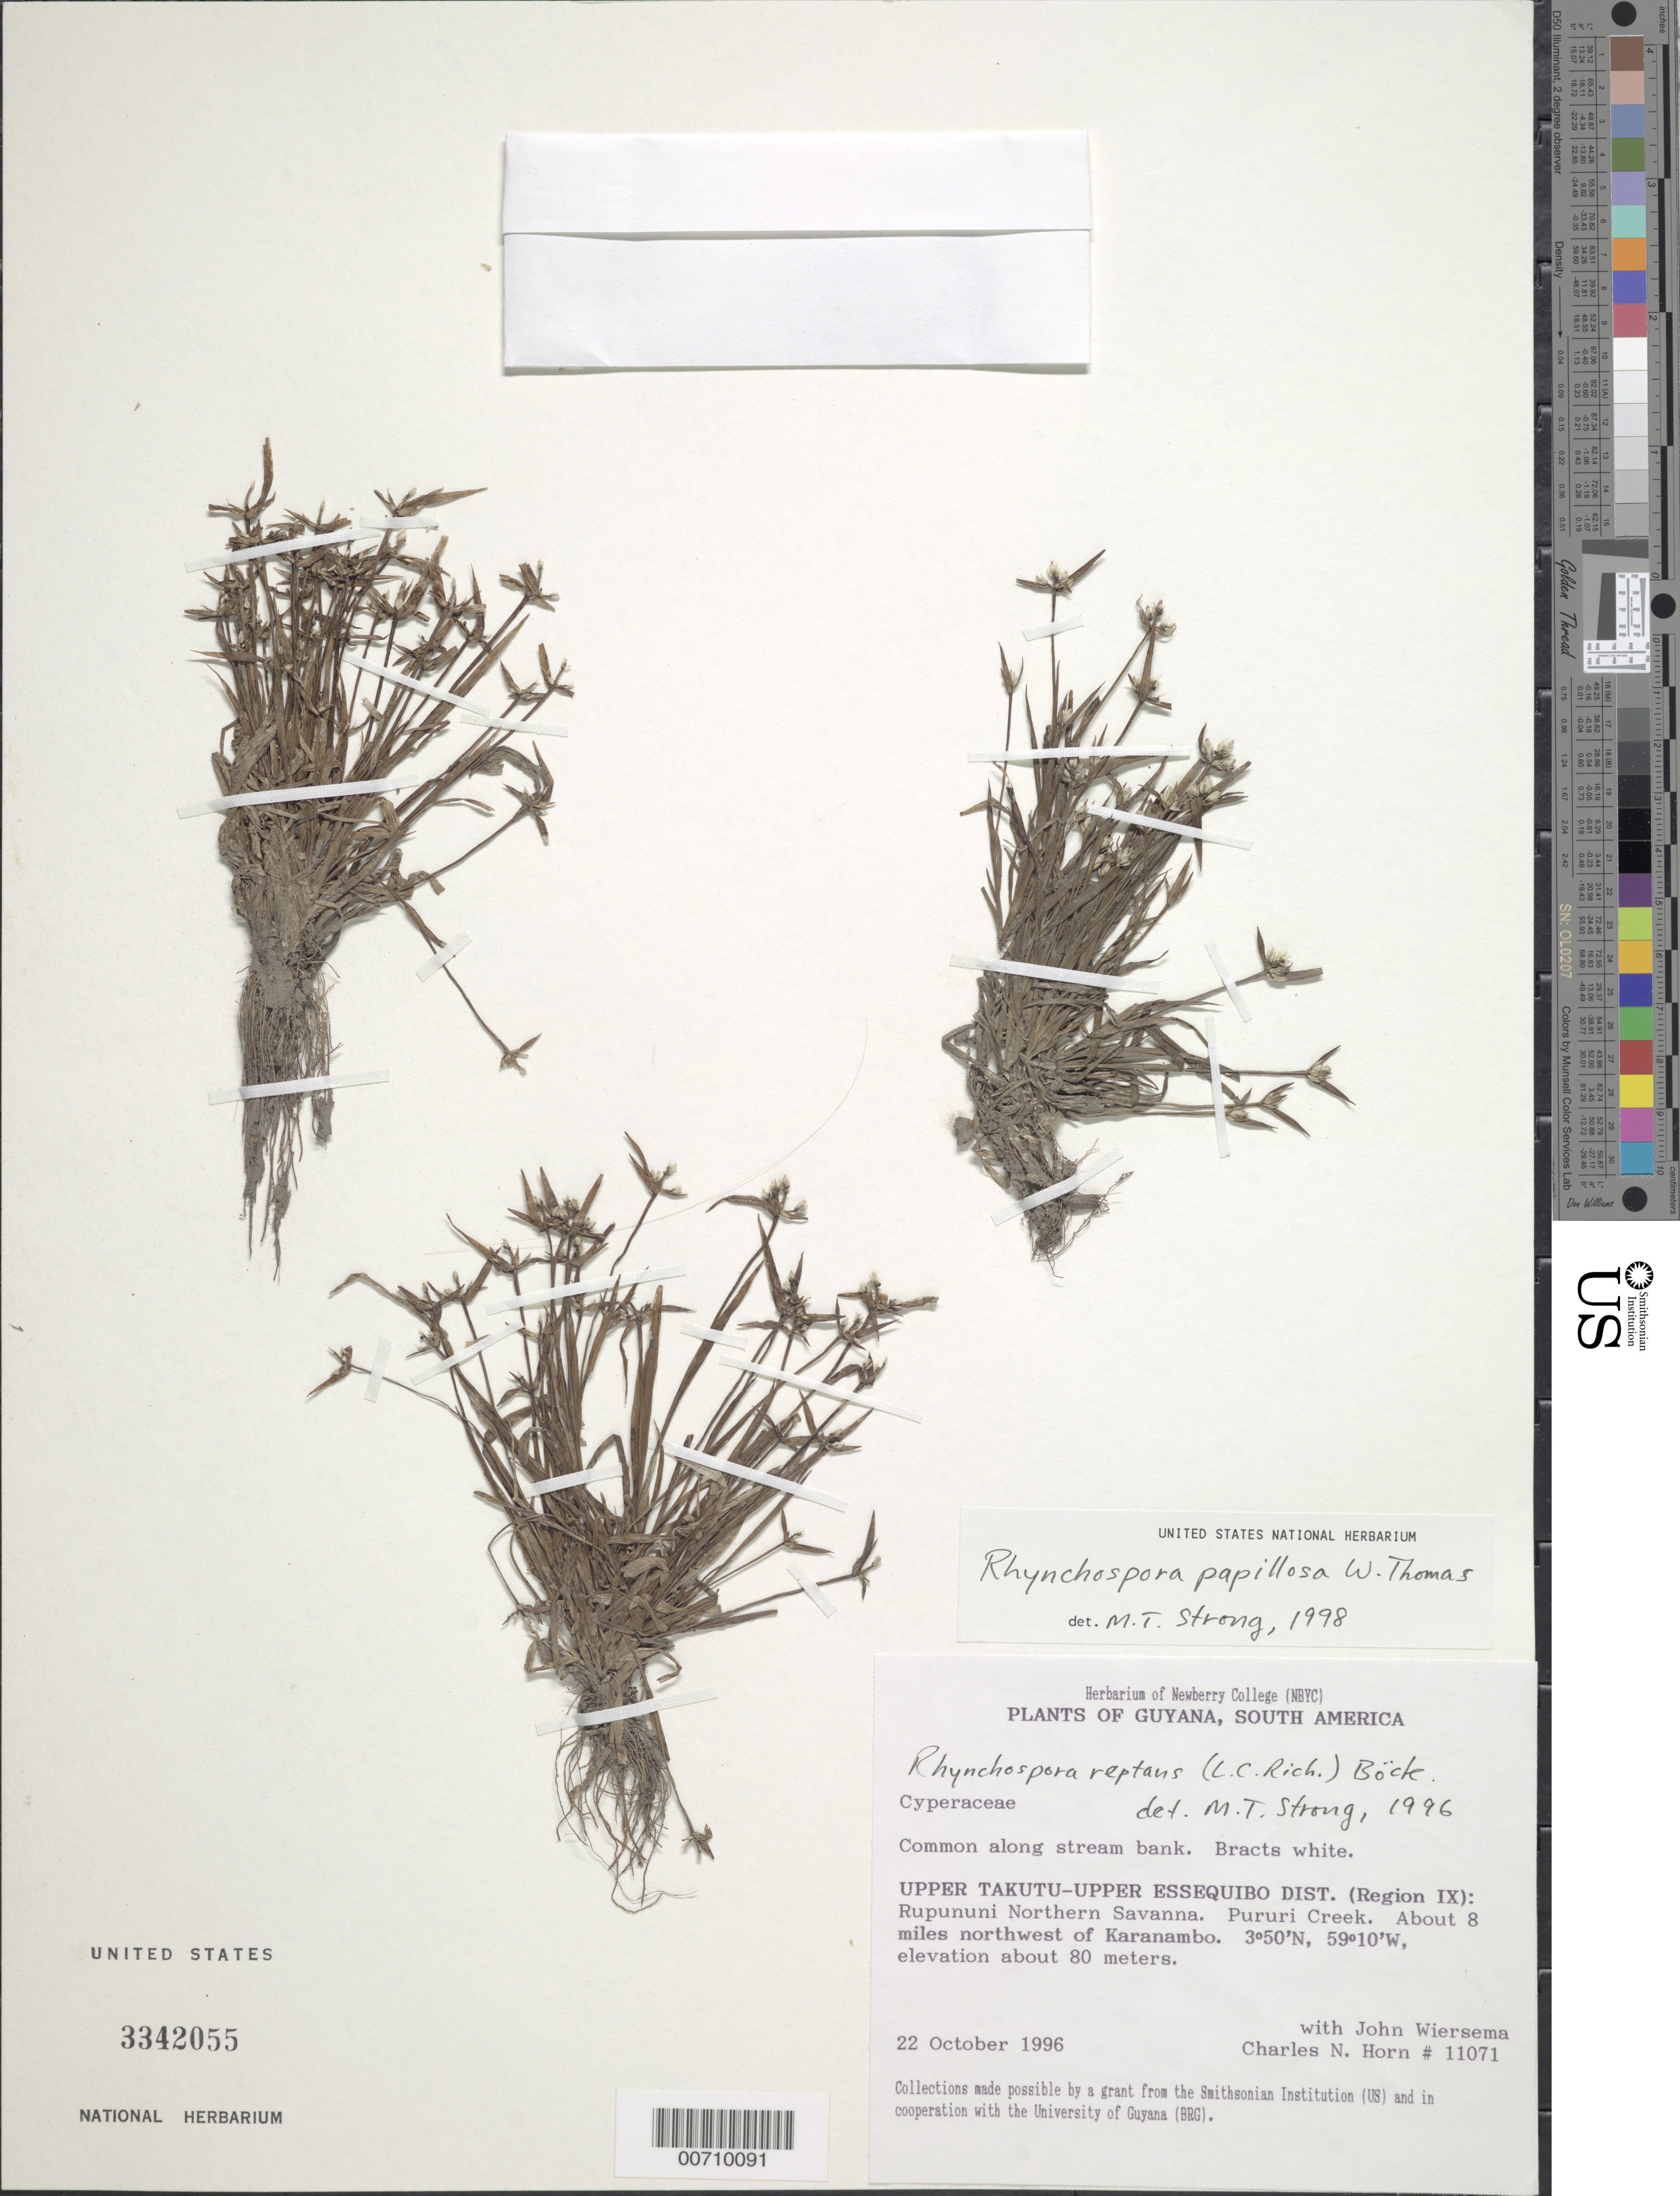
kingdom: Plantae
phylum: Tracheophyta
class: Liliopsida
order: Poales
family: Cyperaceae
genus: Rhynchospora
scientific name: Rhynchospora papillosa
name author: W.W. Thomas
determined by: Strong, M. T., (US), Smithsonian Institution - National Museum of Natural History (UNITED STATES)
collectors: C. N. Horn & J. H. Wiersema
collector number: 11071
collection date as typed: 22-Oct-96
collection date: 1996-10-22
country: Guyana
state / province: U. Takutu-U. Essequibo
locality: Rupununi Northern Savanna, Pururi Creek, 8 mi NW of Karanambo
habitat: Along stream bank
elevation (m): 80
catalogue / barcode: US 3342055